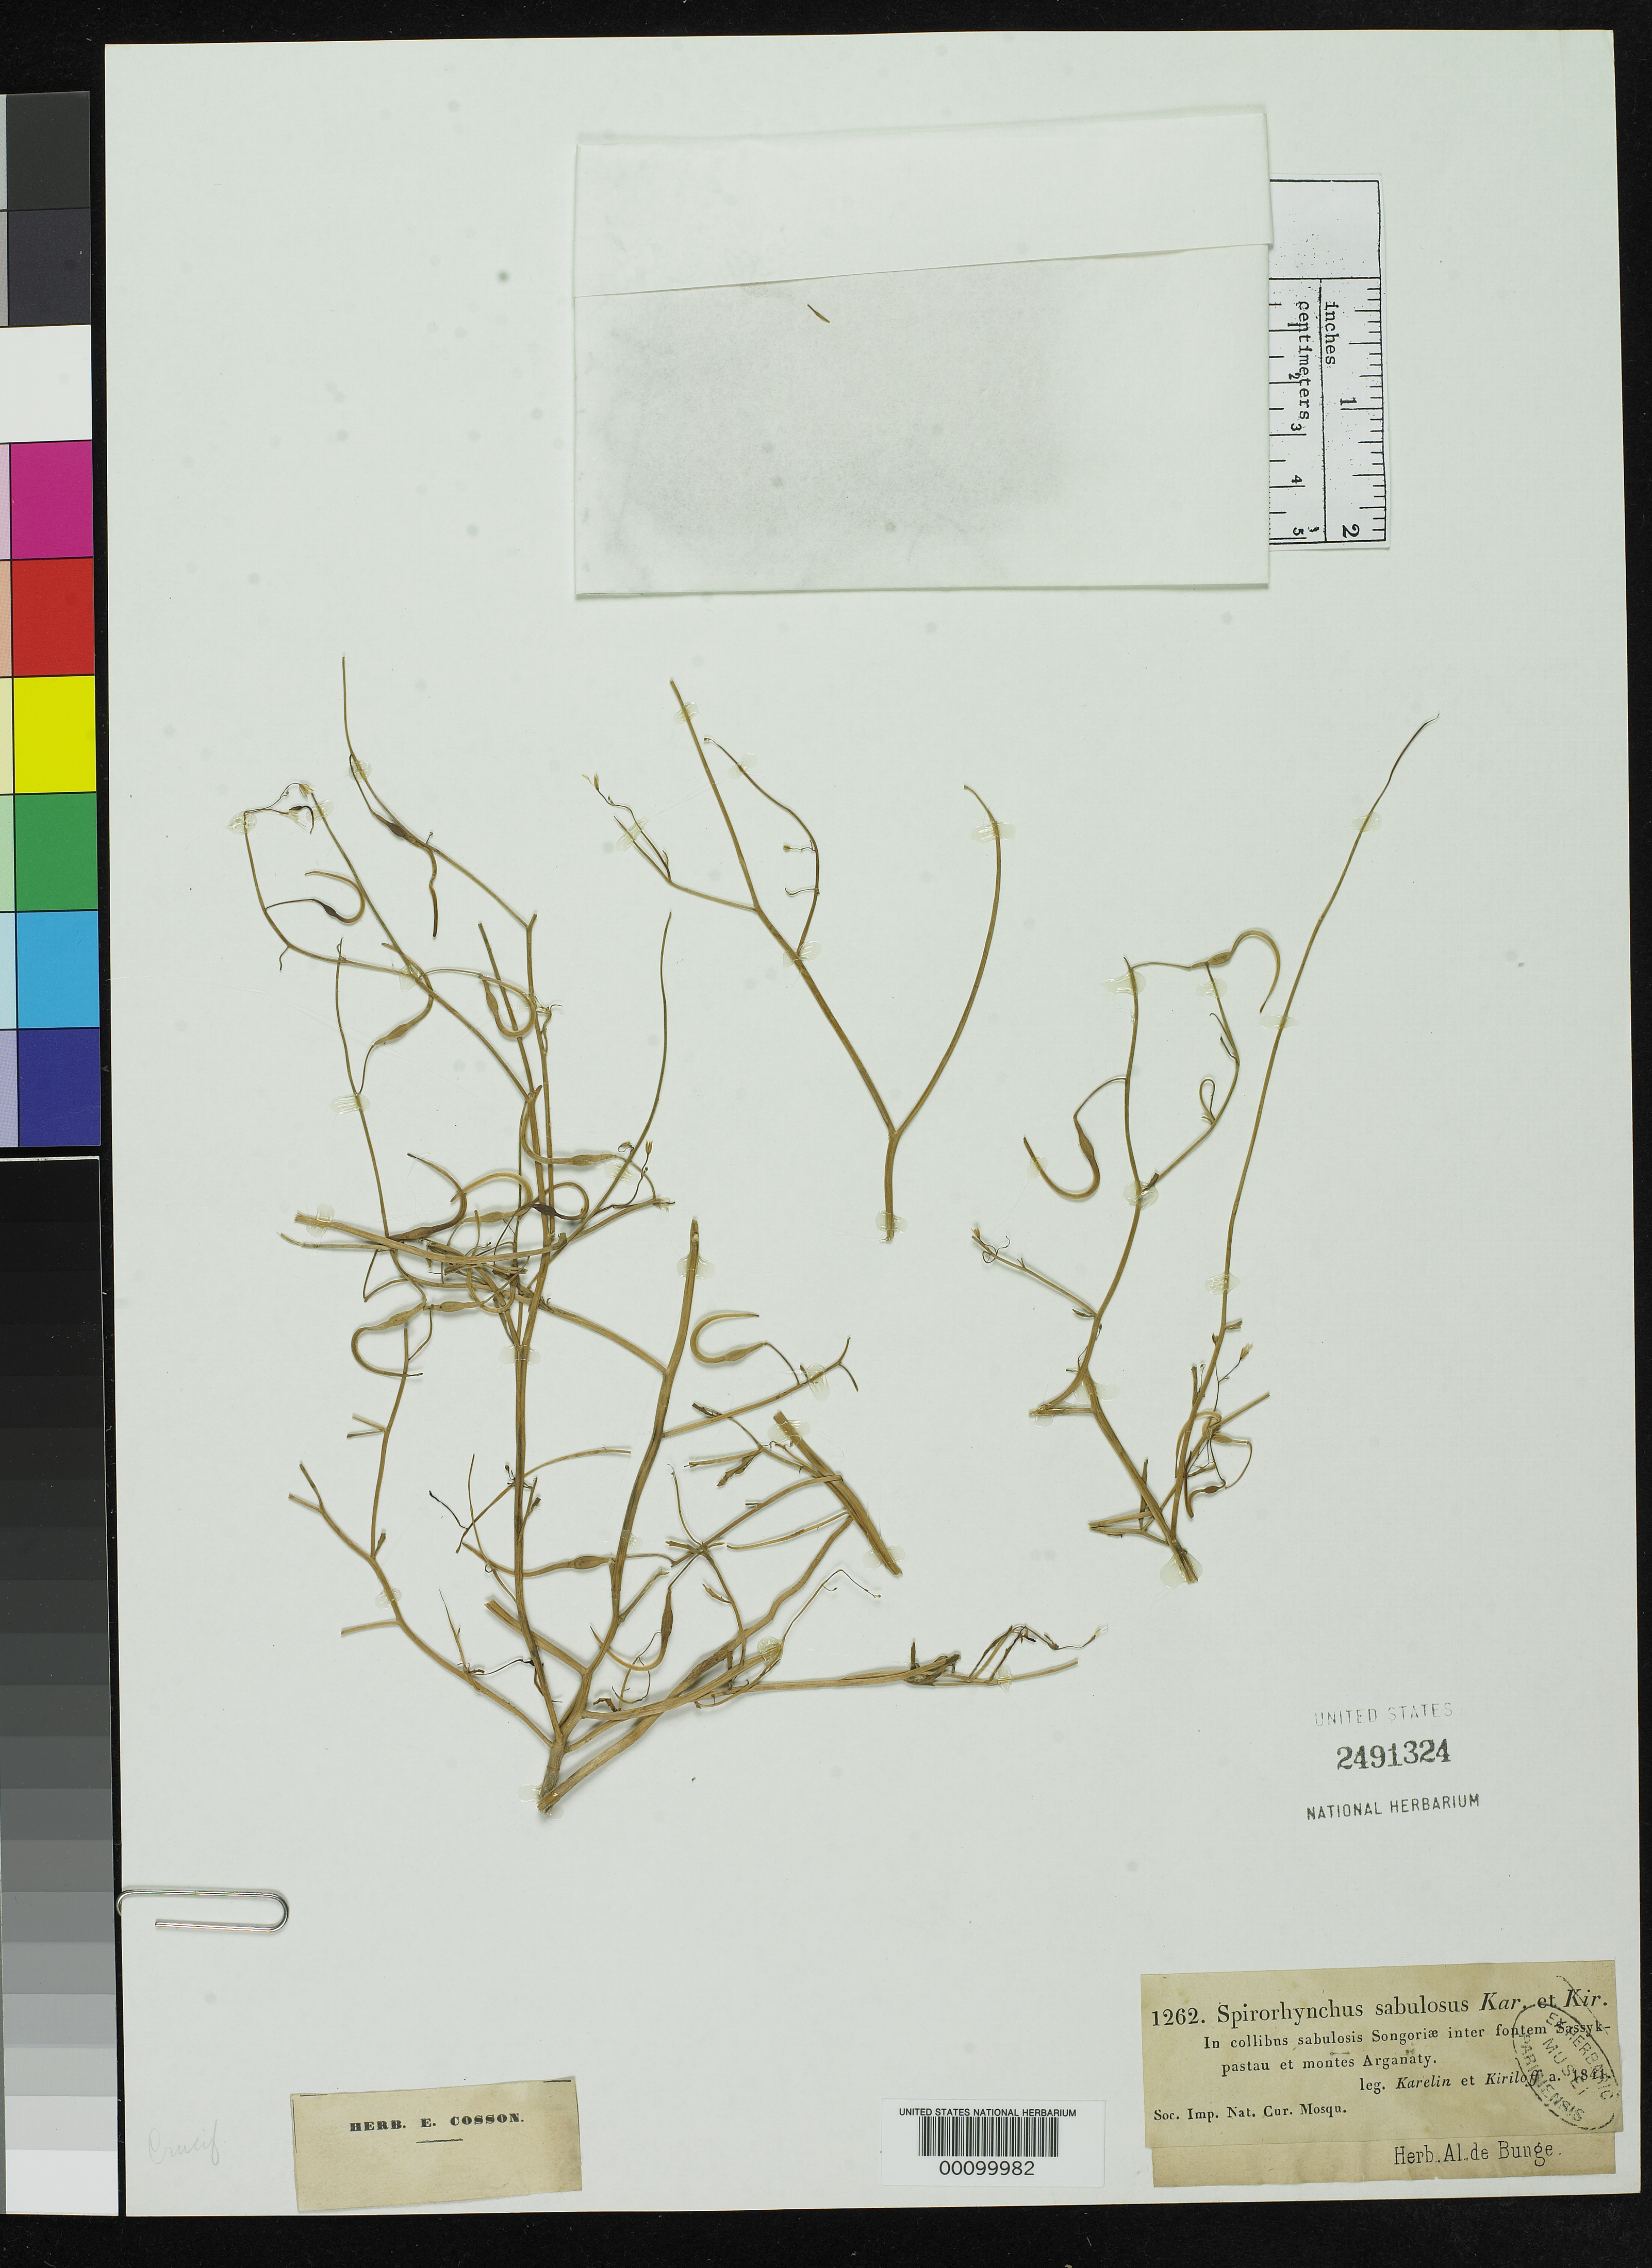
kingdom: Plantae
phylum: Tracheophyta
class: Magnoliopsida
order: Brassicales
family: Brassicaceae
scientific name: Spirorrhynchus sabulosus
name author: Karelin & Kirilov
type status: Isotype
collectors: G. Karelin & I. Kirilow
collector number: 1262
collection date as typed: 1841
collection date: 1841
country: China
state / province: Xinjiang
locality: Dzungaria ("Songoriae"), between Sassykpastau Spring and Arganaty Mts.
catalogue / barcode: US 2491324